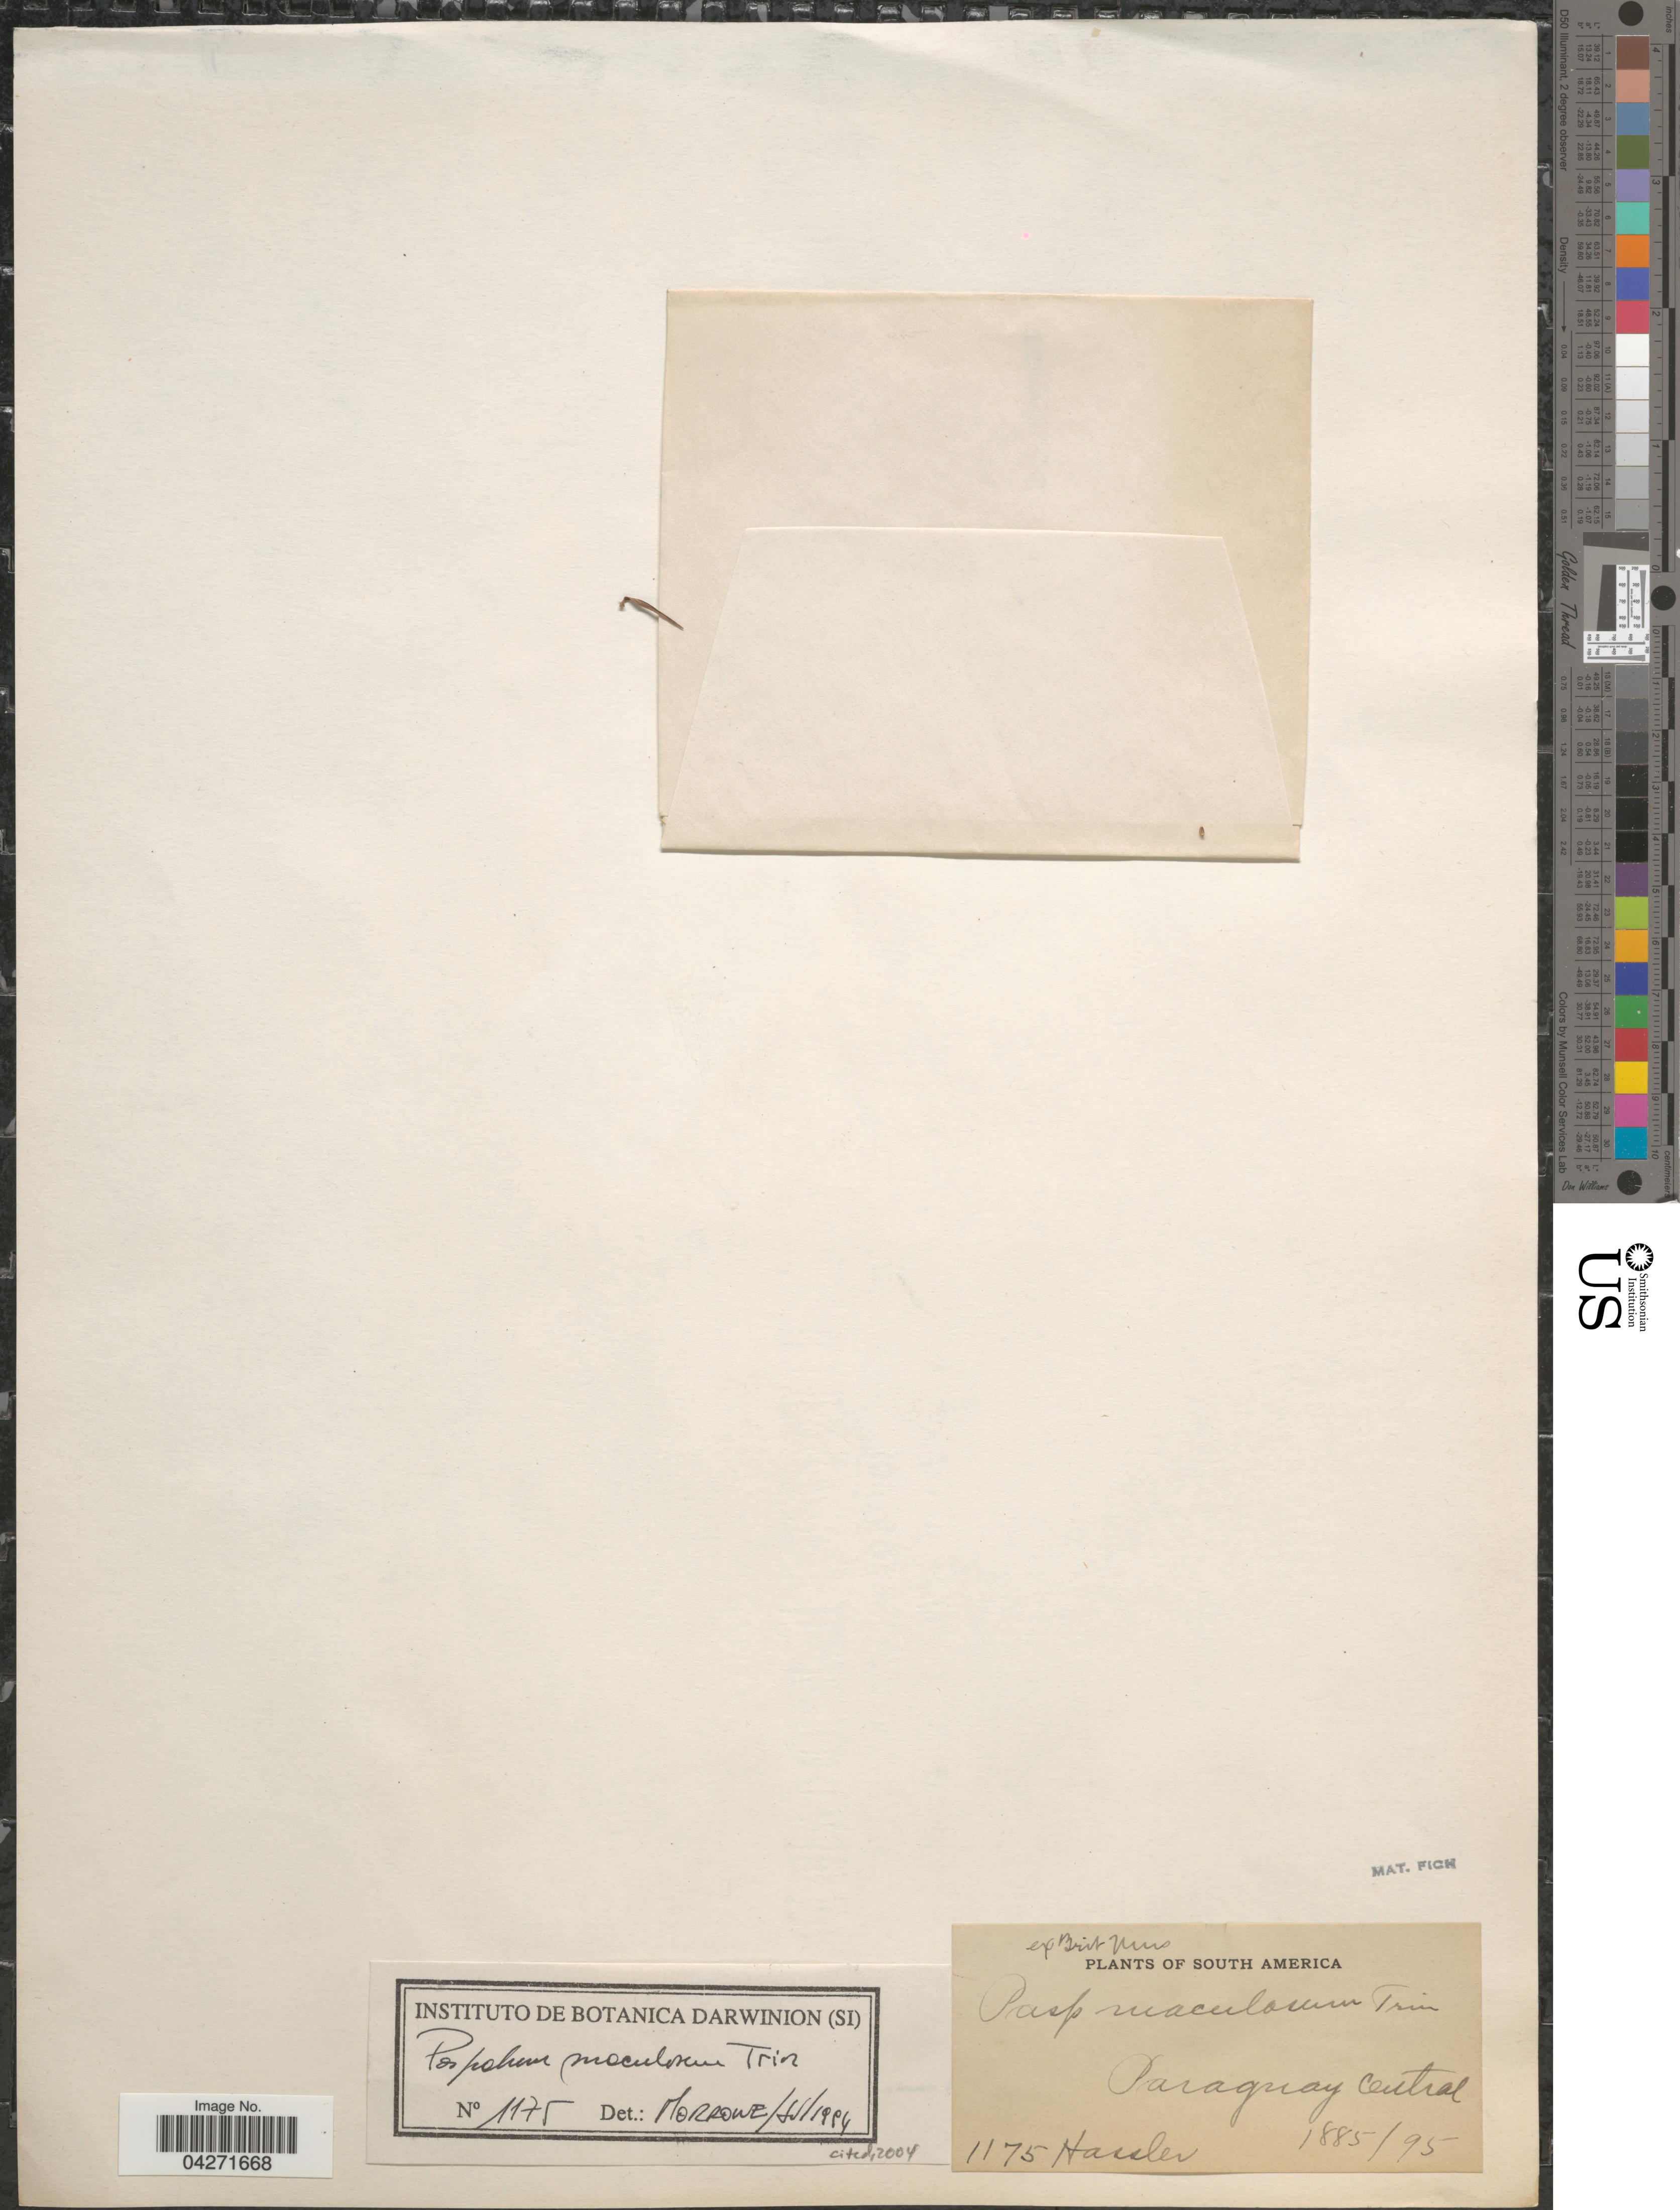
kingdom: Plantae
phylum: Tracheophyta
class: Liliopsida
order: Poales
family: Poaceae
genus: Paspalum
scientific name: Paspalum maculosum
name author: Trin.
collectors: Hassler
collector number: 1175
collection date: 1885/1895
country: Paraguay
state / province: Central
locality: Paraguay Central.